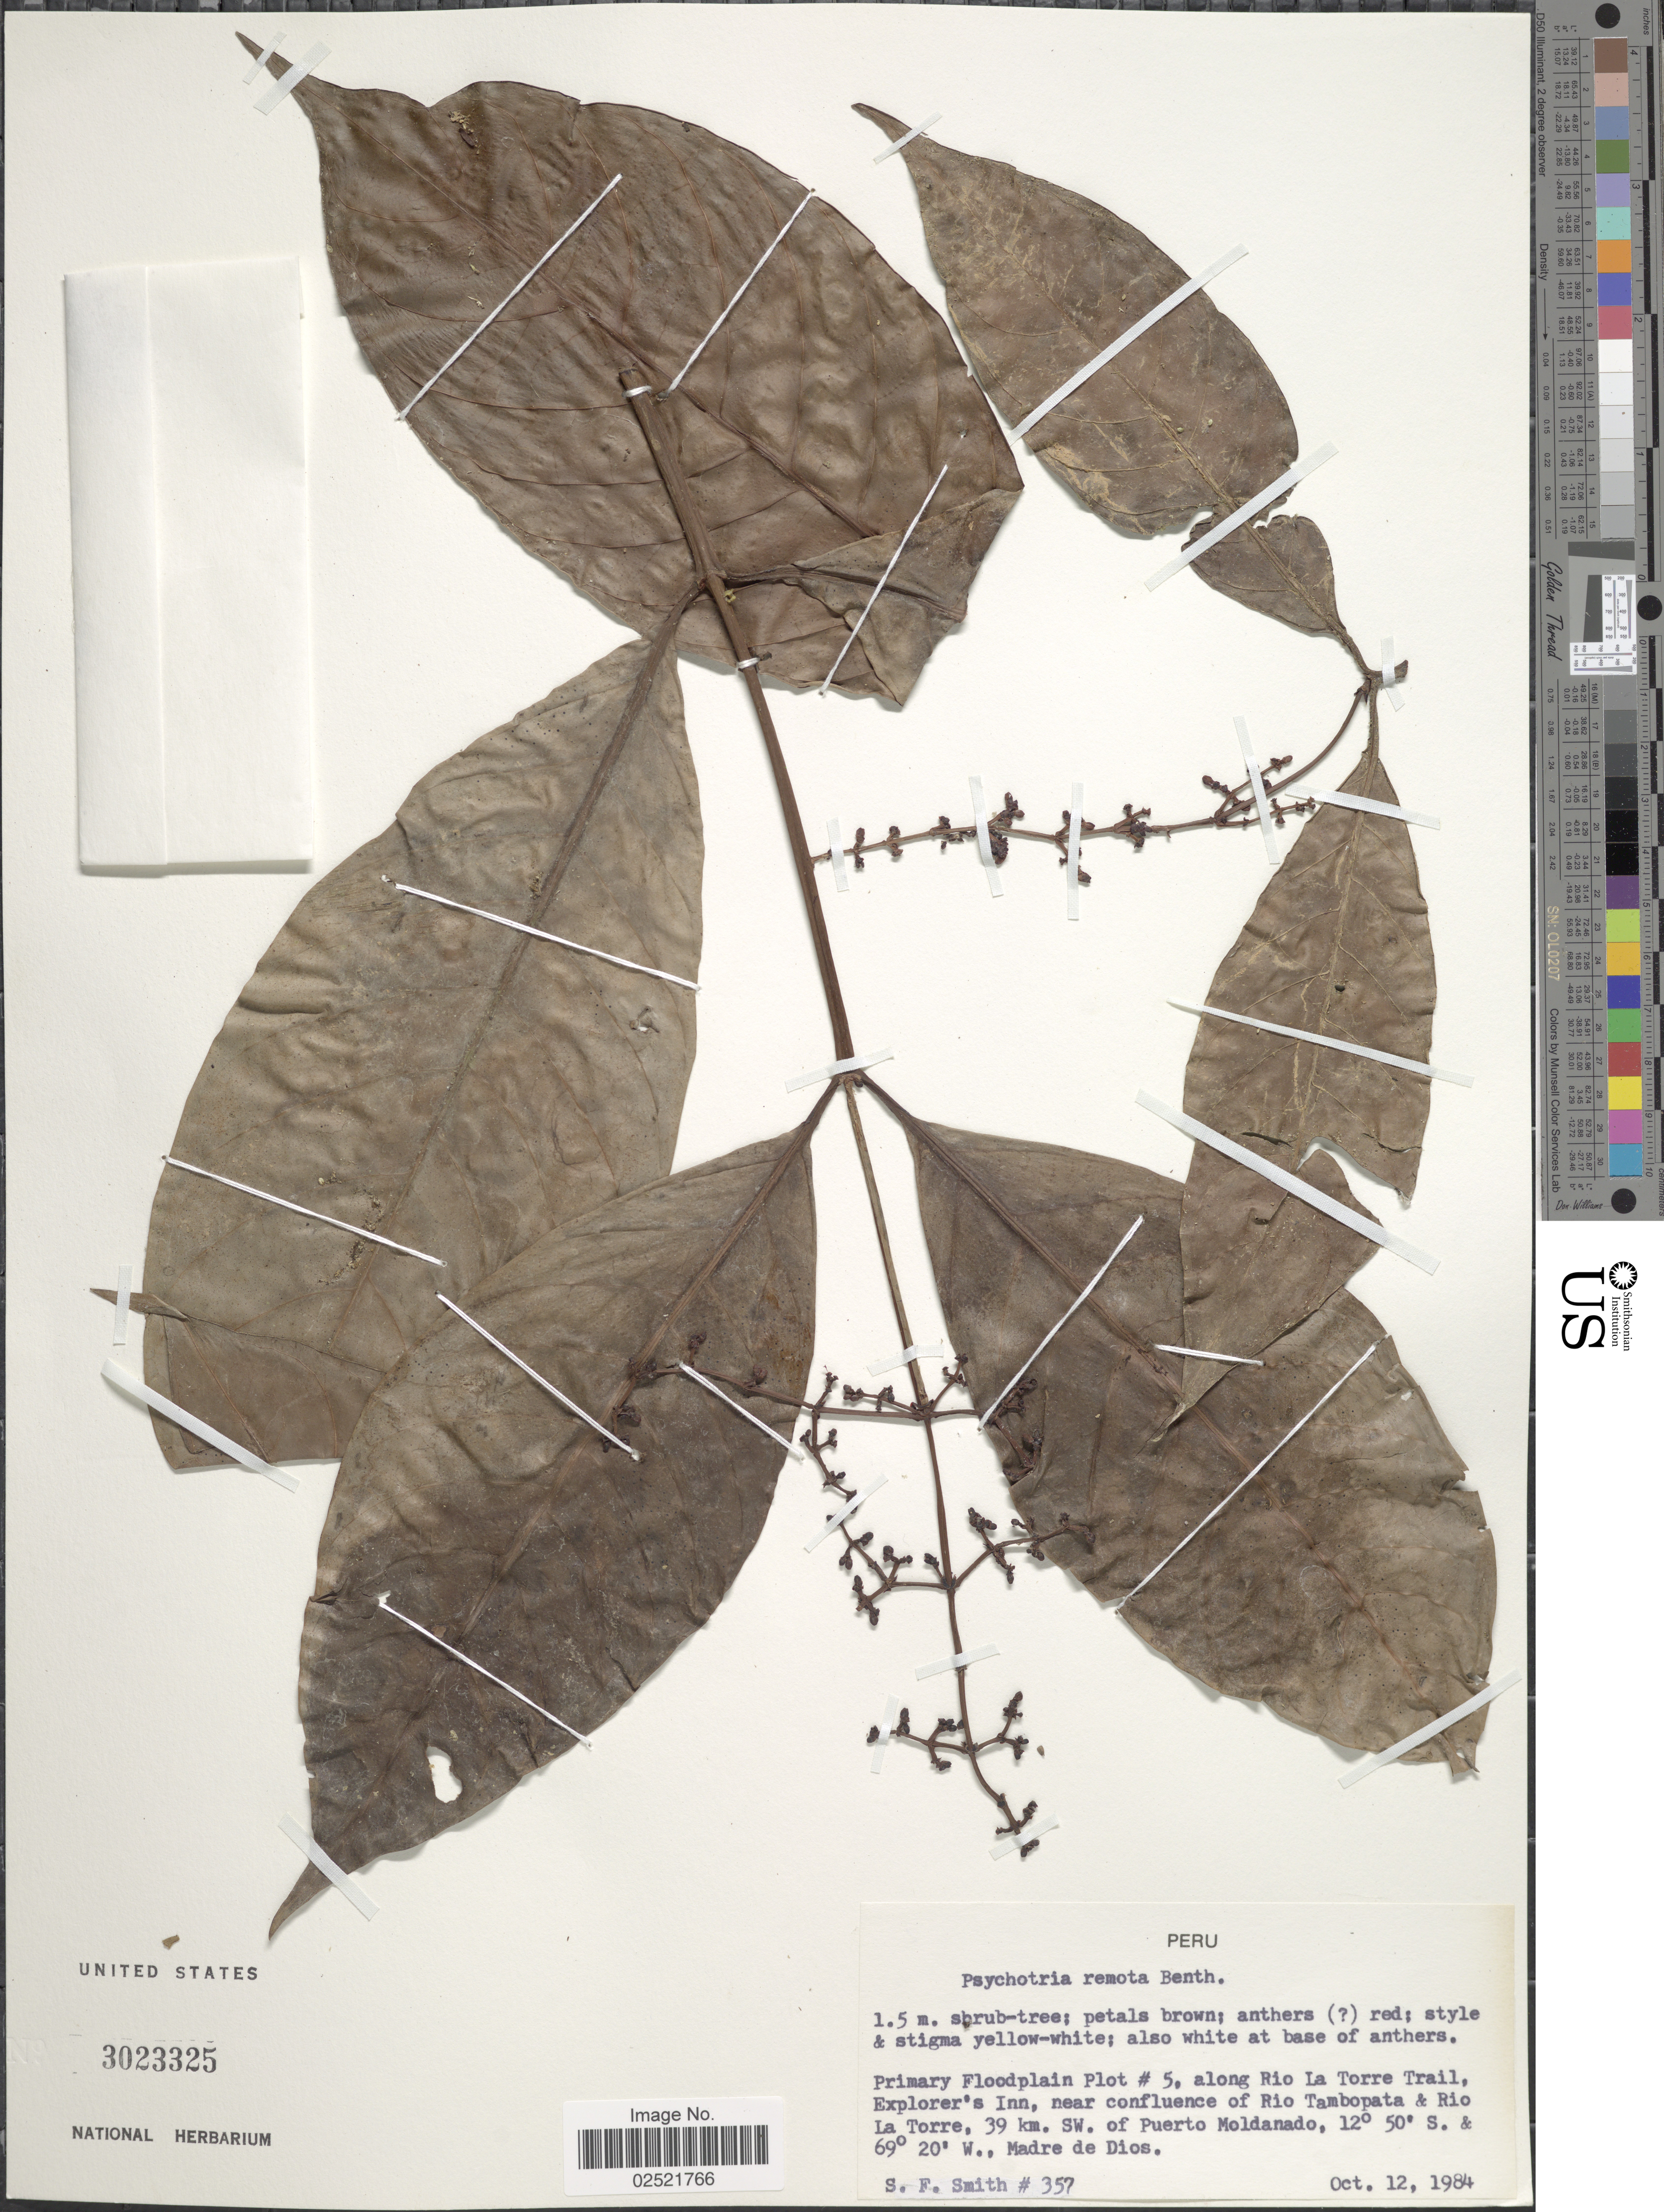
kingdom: Plantae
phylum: Tracheophyta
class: Magnoliopsida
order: Gentianales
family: Rubiaceae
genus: Psychotria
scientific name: Psychotria remota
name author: Benth.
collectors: S.F. Smith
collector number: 357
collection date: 1984-10-12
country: Peru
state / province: Madre de Dios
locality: Primary Floodplain Plot #5, along Rio La Torre Trail, Explorer's Inn, near confluence of Rio Tambopata & Rio La Torre, 39 km SW of Puerto Moldanado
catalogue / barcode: US 3023325